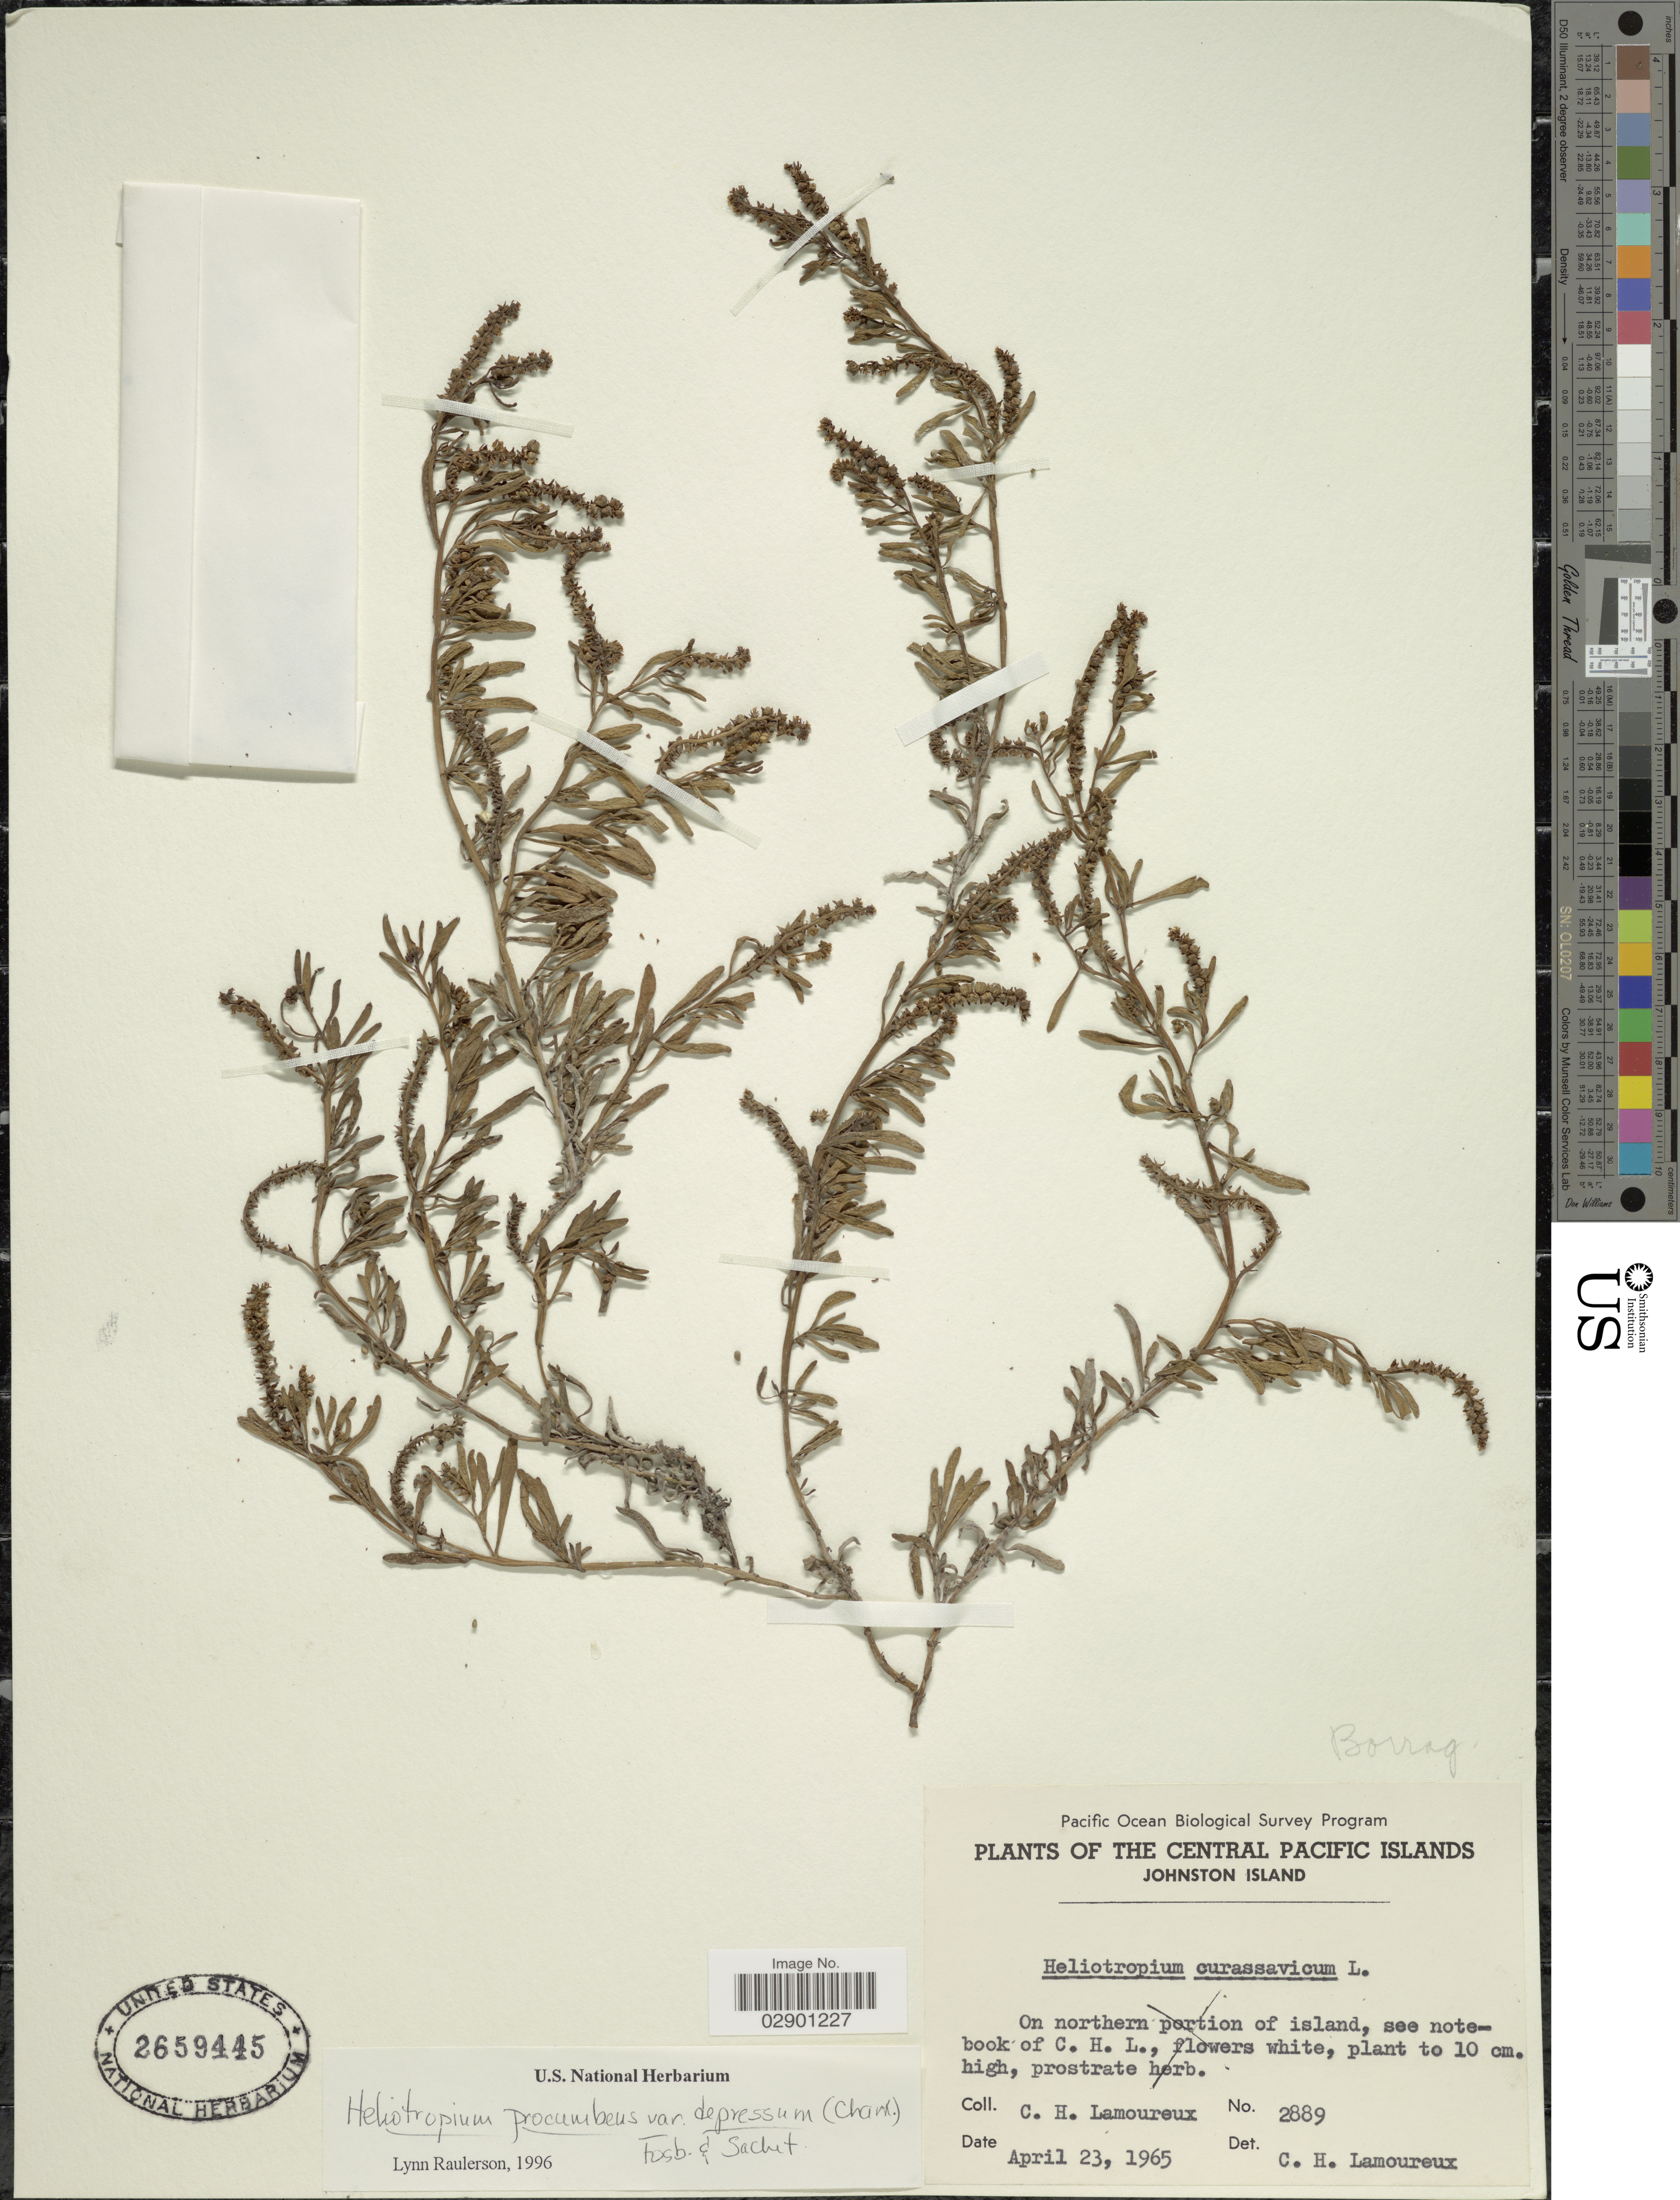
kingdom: Plantae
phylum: Tracheophyta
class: Magnoliopsida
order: Boraginales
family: Heliotropiaceae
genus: Heliotropium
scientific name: Heliotropium procumbens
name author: Mill.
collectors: C. H. Lamoureux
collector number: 2889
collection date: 1965-04-23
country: U.S. Administered Pacific Islands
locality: Central Pacific Islands. Johnston Island.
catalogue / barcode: US 2659445